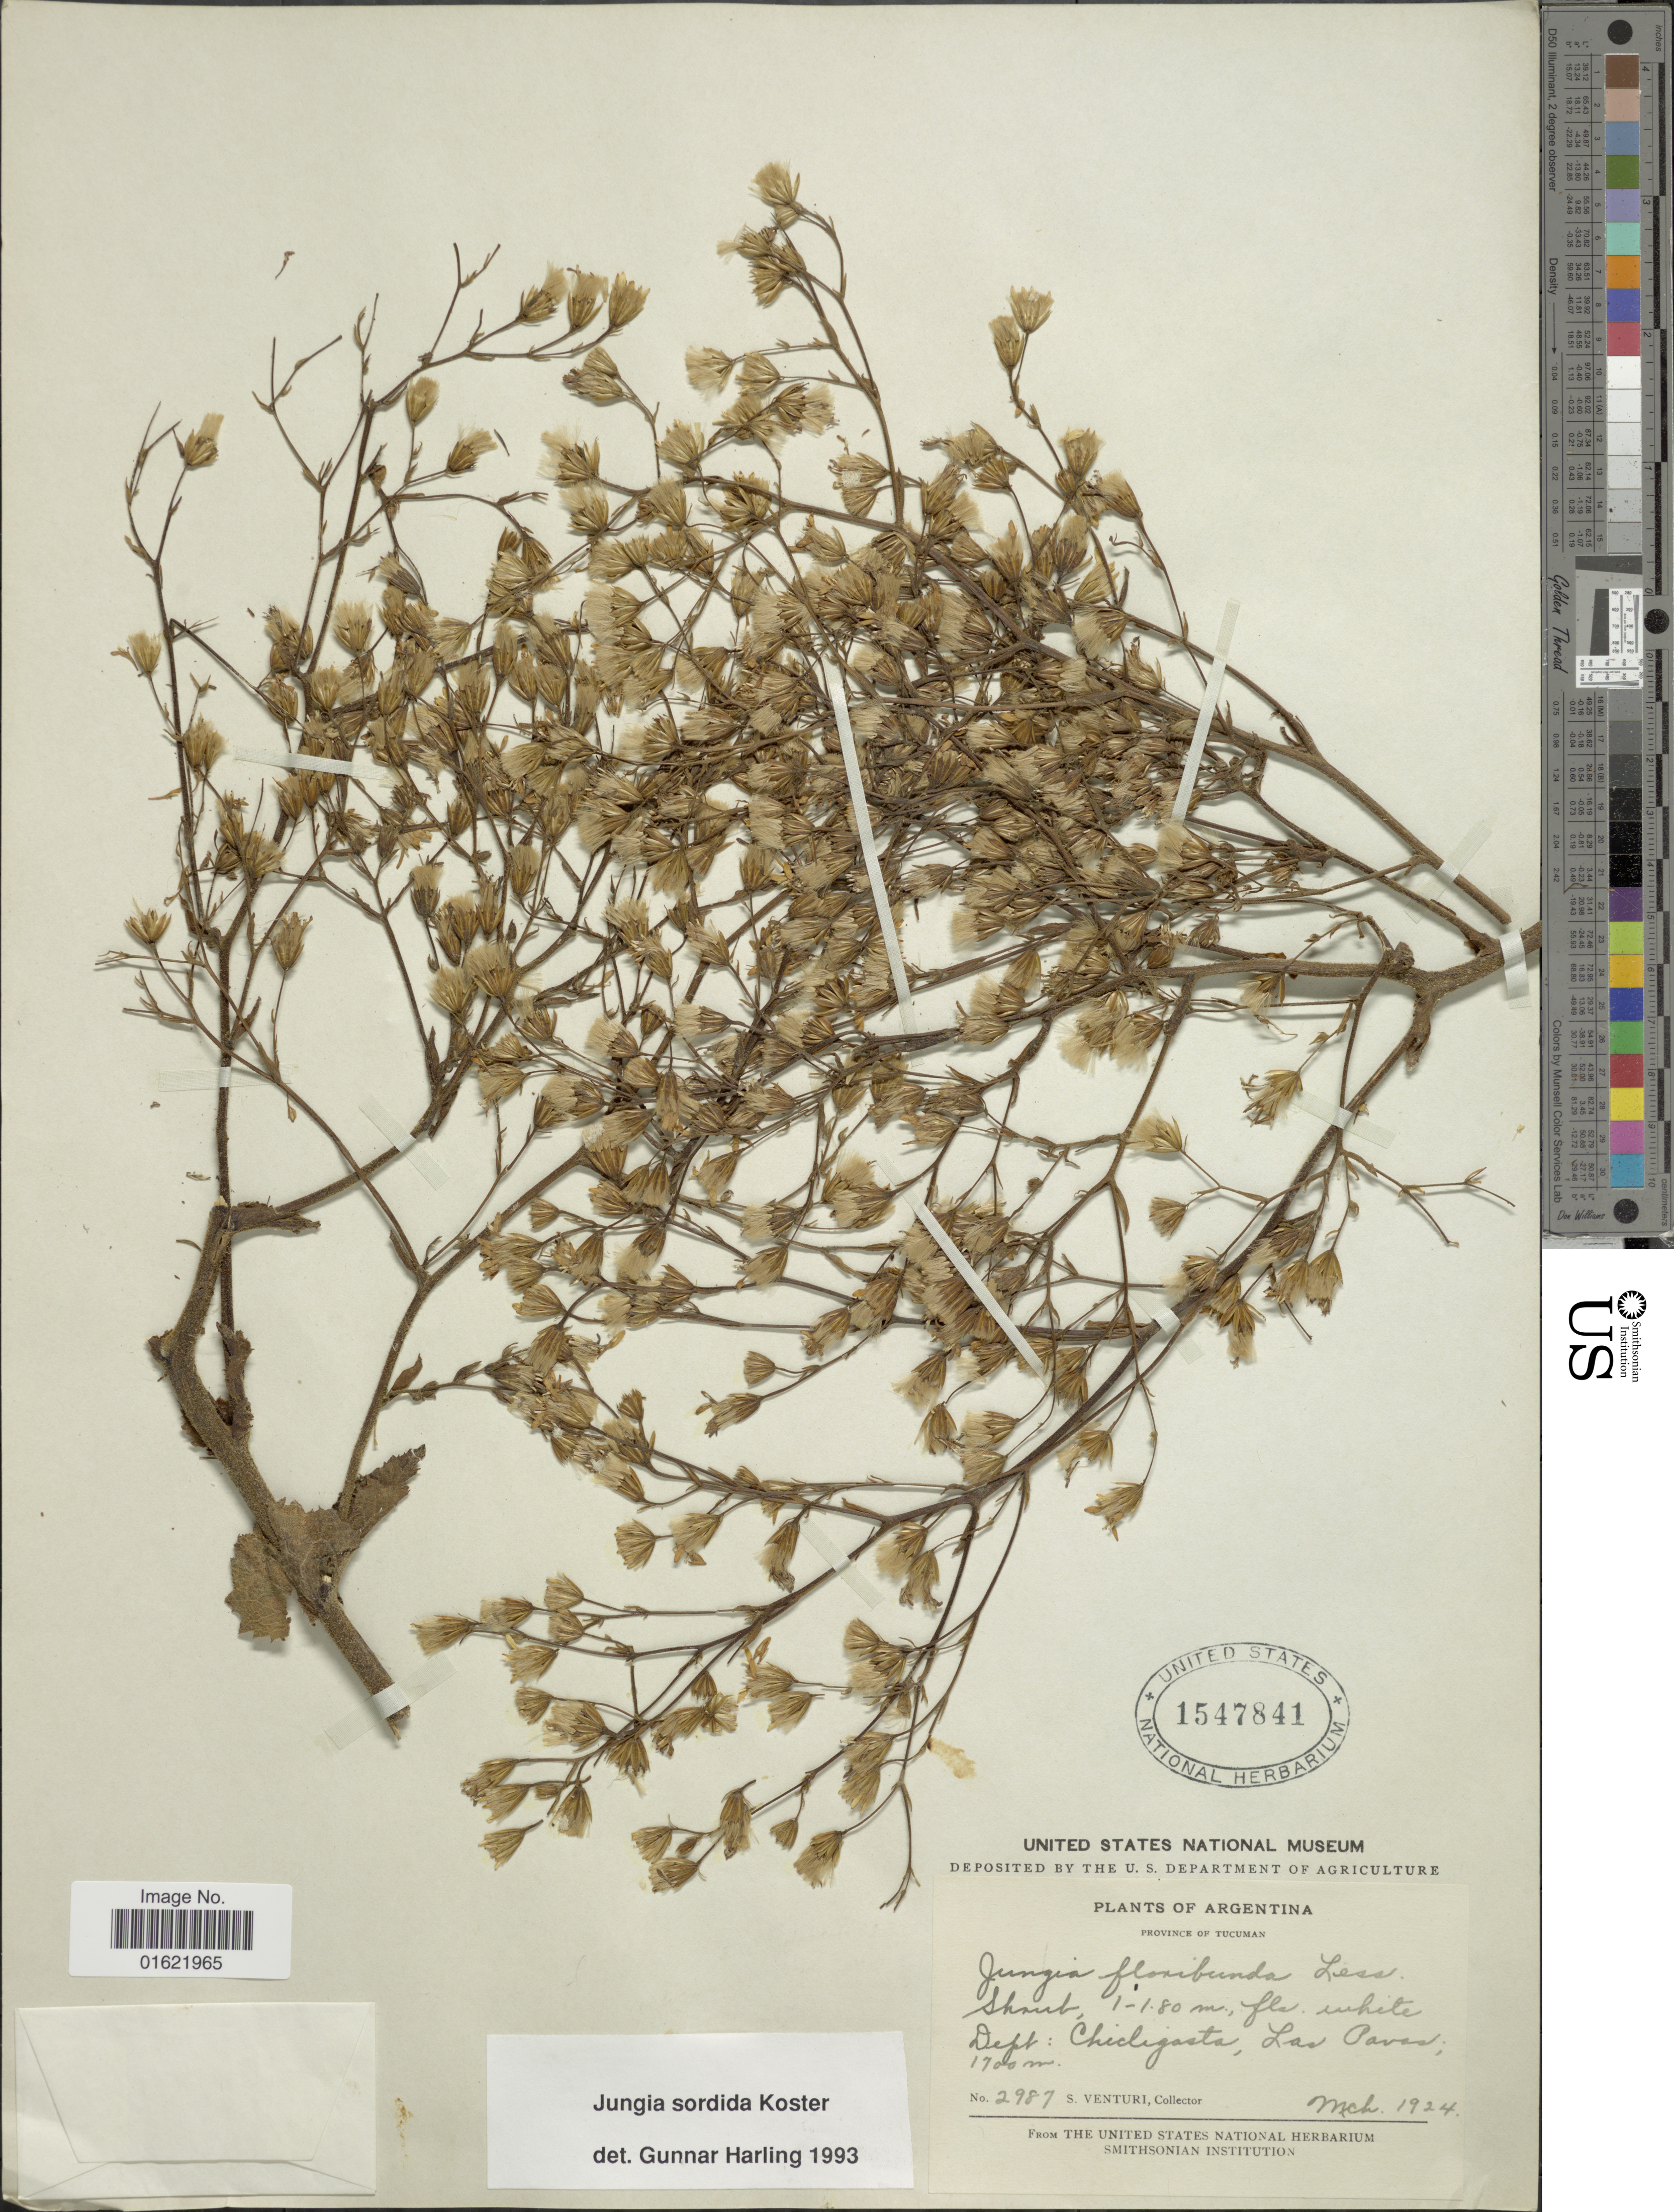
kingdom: Plantae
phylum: Tracheophyta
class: Magnoliopsida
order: Asterales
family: Asteraceae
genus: Jungia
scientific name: Jungia sordida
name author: J. Kost.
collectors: S. Venturi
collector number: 2987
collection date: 1924-03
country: Argentina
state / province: Tucuman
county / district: Chicligasta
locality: Las Pavas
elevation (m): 1700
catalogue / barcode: US 1547841